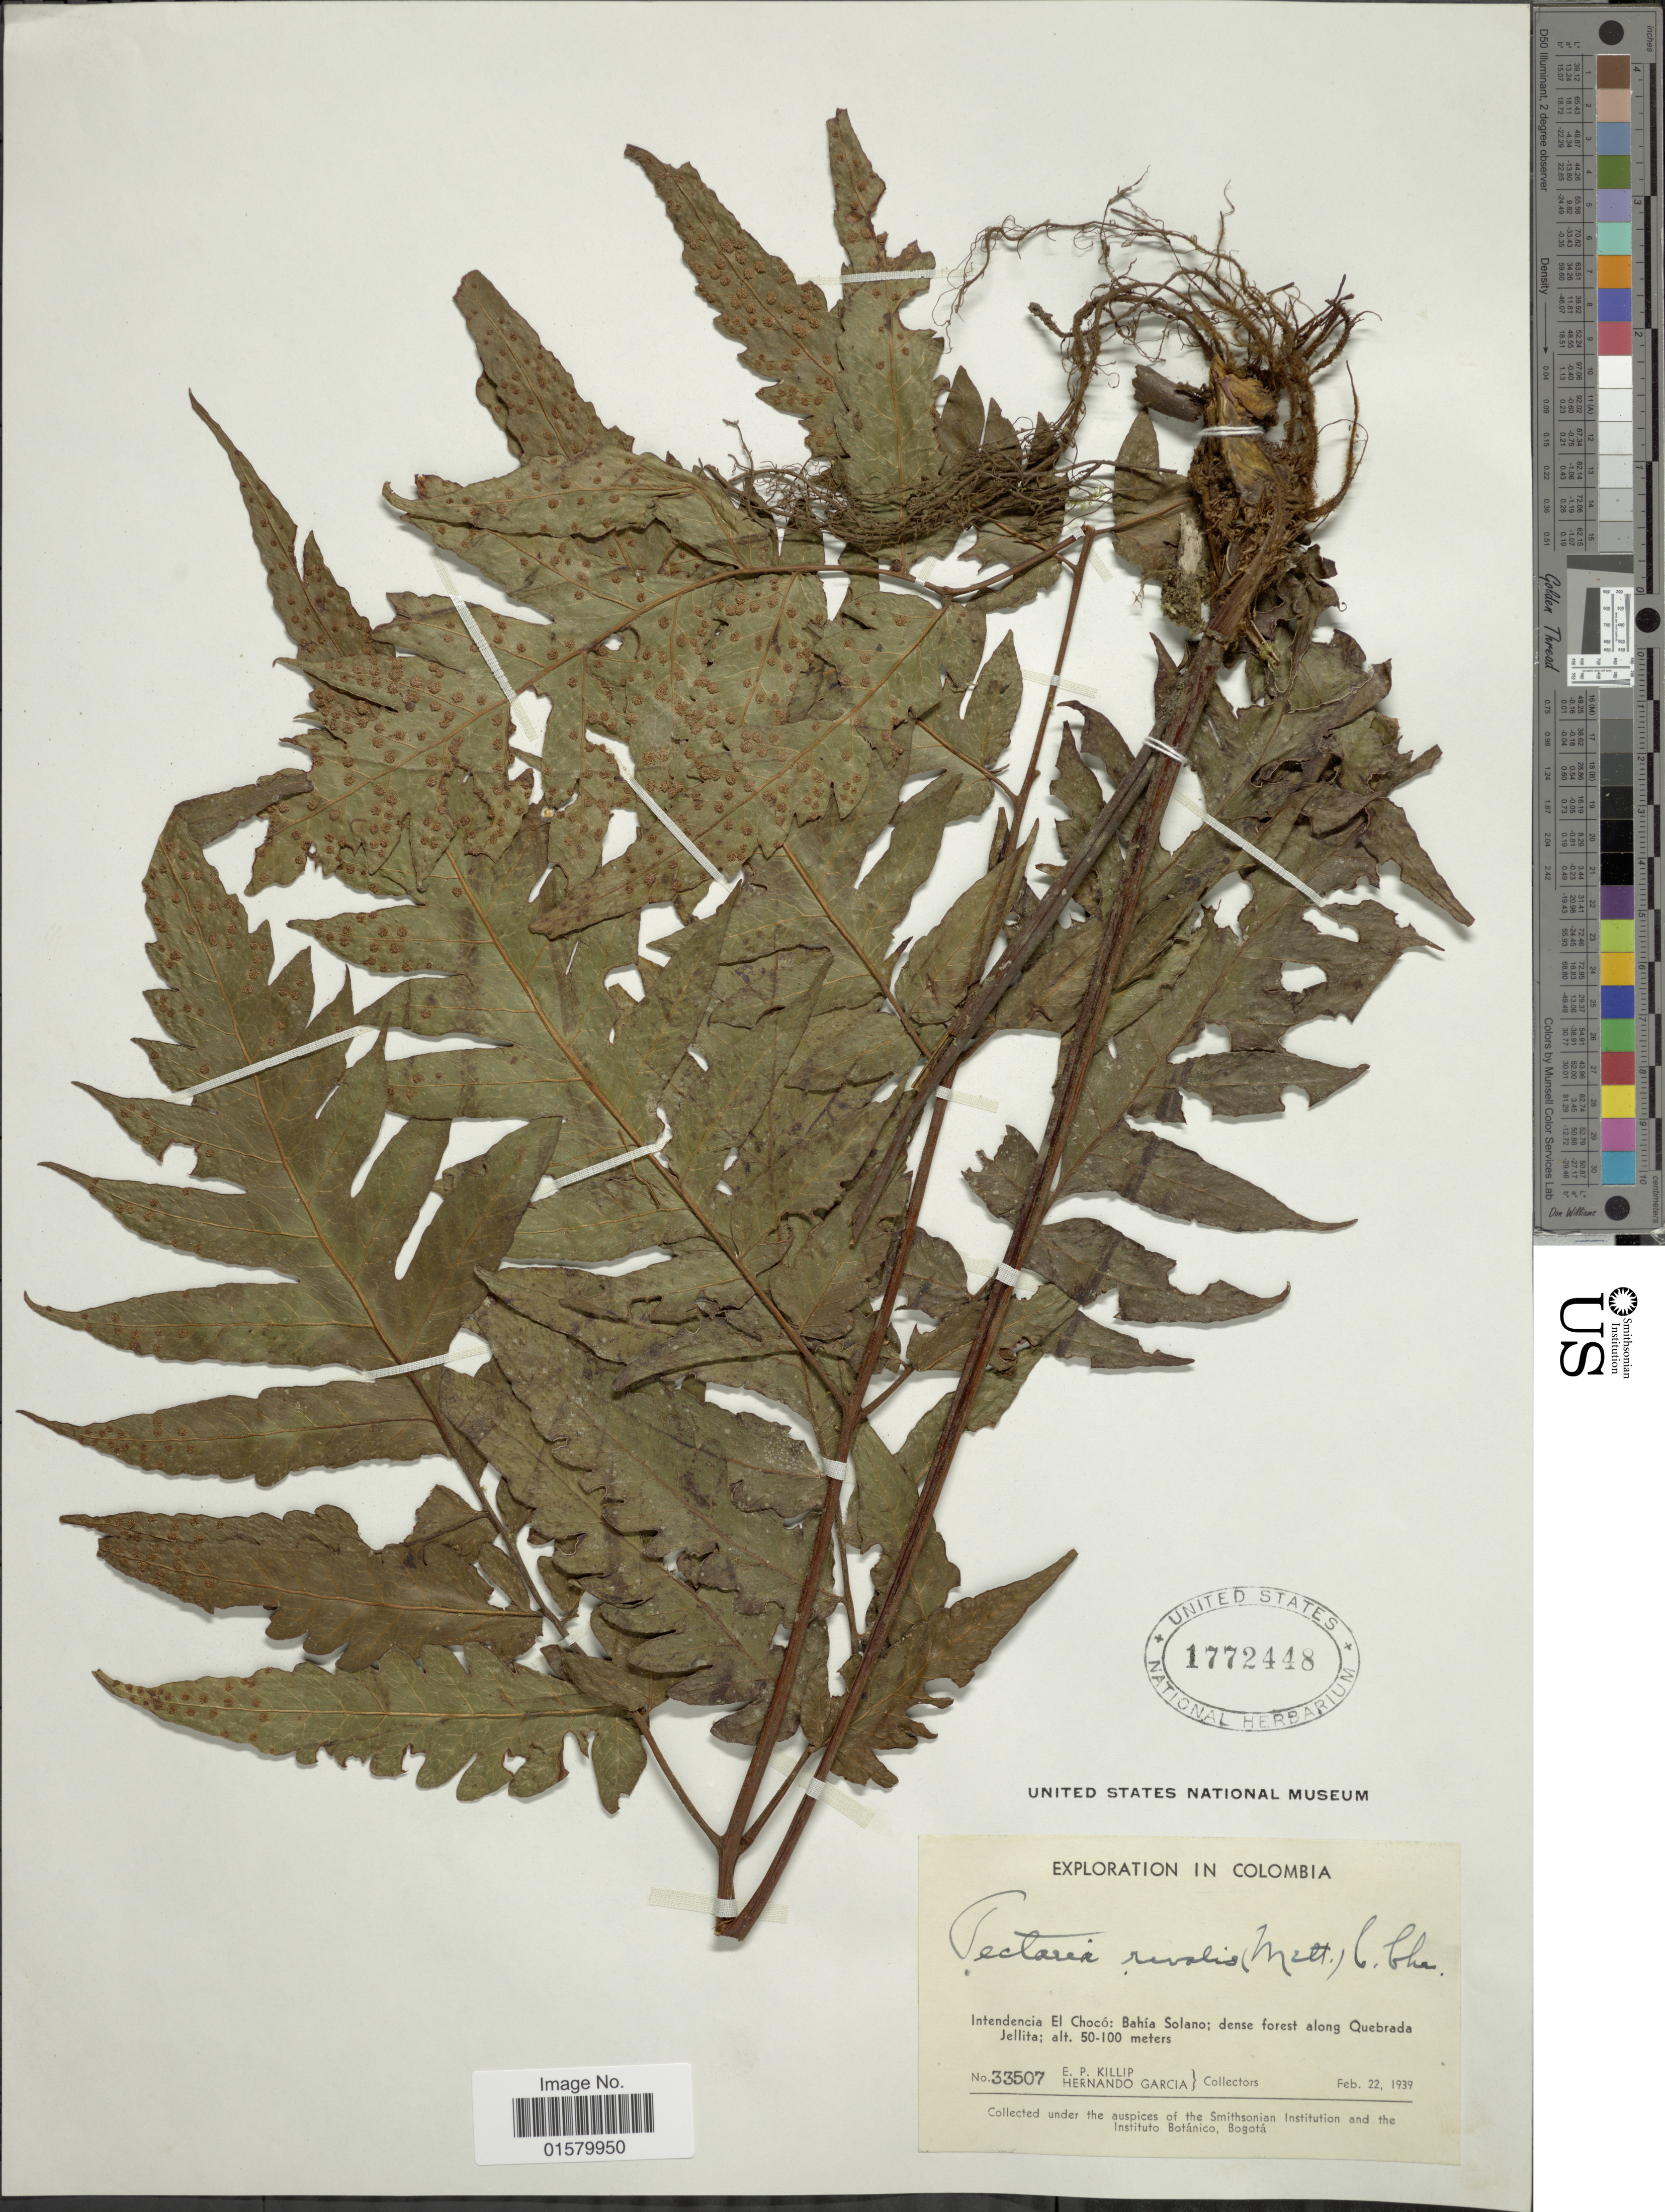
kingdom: Plantae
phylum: Tracheophyta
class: Polypodiopsida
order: Polypodiales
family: Tectariaceae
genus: Tectaria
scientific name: Tectaria rivalis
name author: (Mett. ex Kuhn) C. Chr.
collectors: E. P. Killip & H. Garcia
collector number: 3507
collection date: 1939-02-22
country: Colombia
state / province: Chocó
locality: Intendencia El Choco: Bahia Solano; dense forest along Quebrada Jellita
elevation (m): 50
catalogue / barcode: US 1772448